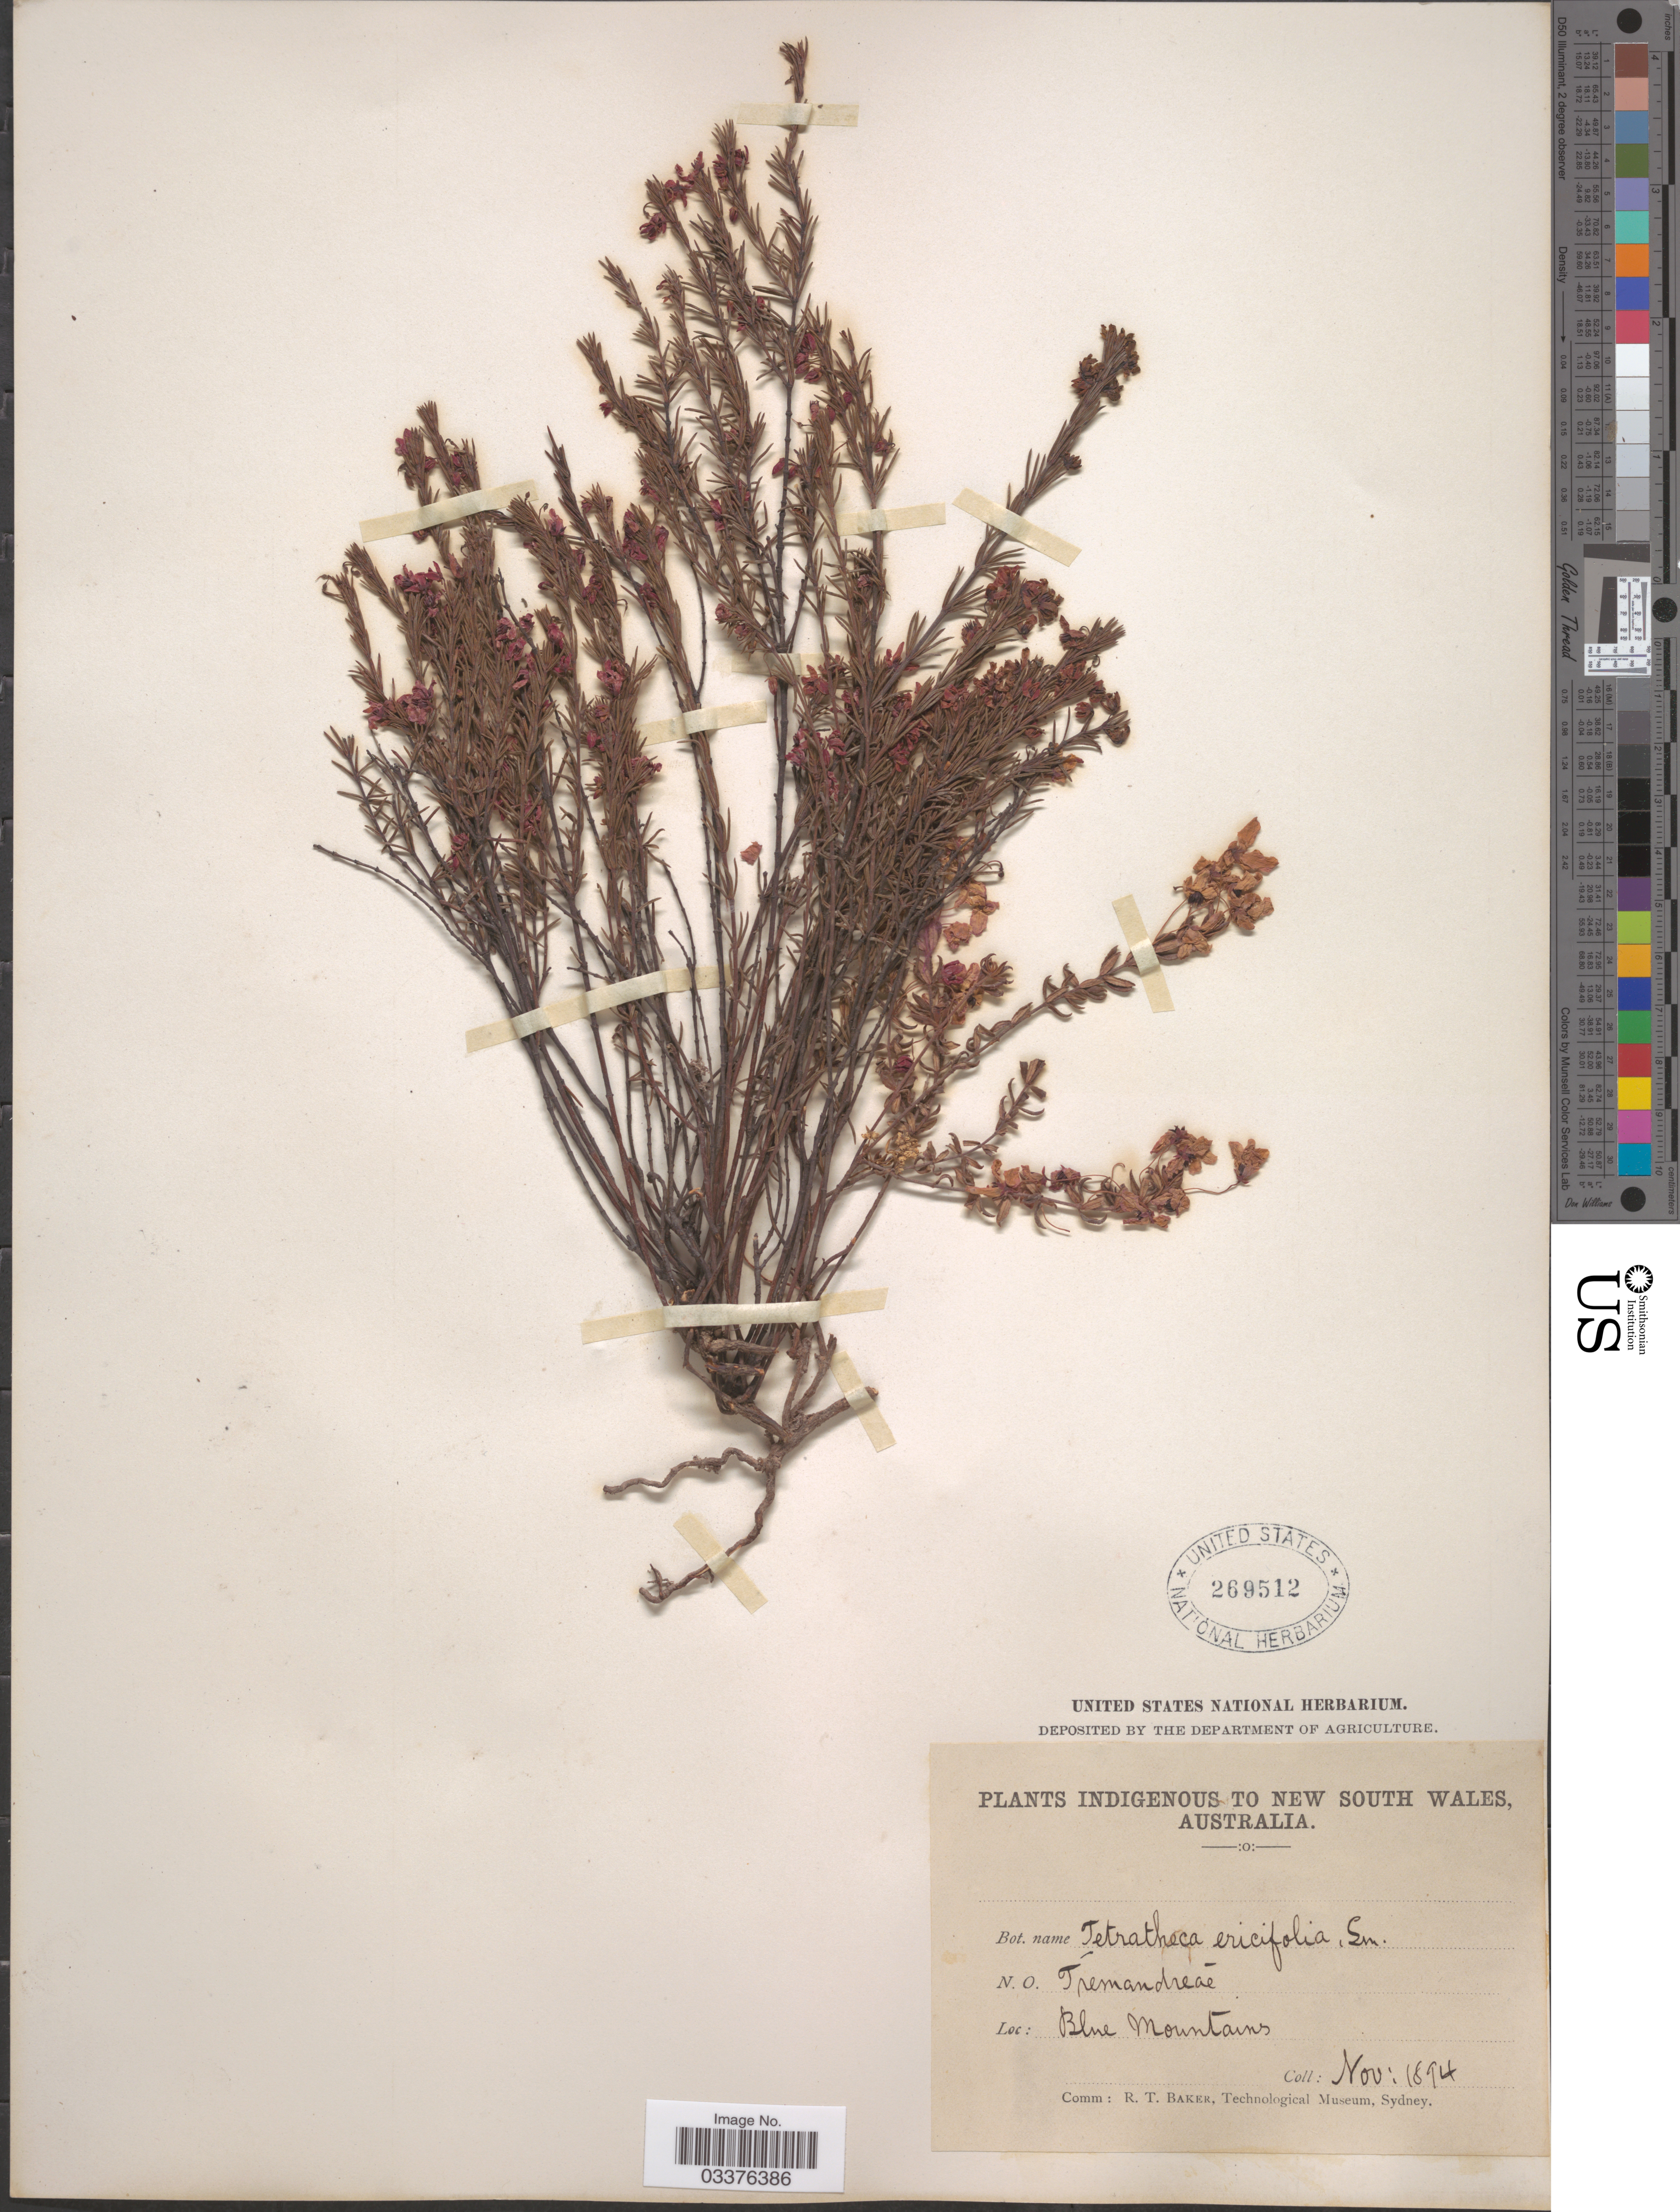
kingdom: Plantae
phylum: Tracheophyta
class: Magnoliopsida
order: Oxalidales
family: Elaeocarpaceae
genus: Tetratheca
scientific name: Tetratheca ericifolia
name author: F. Muell.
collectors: ex herb. United States National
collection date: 1894-11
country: Australia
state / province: New South Wales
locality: Blue Mountains.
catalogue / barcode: US 269512